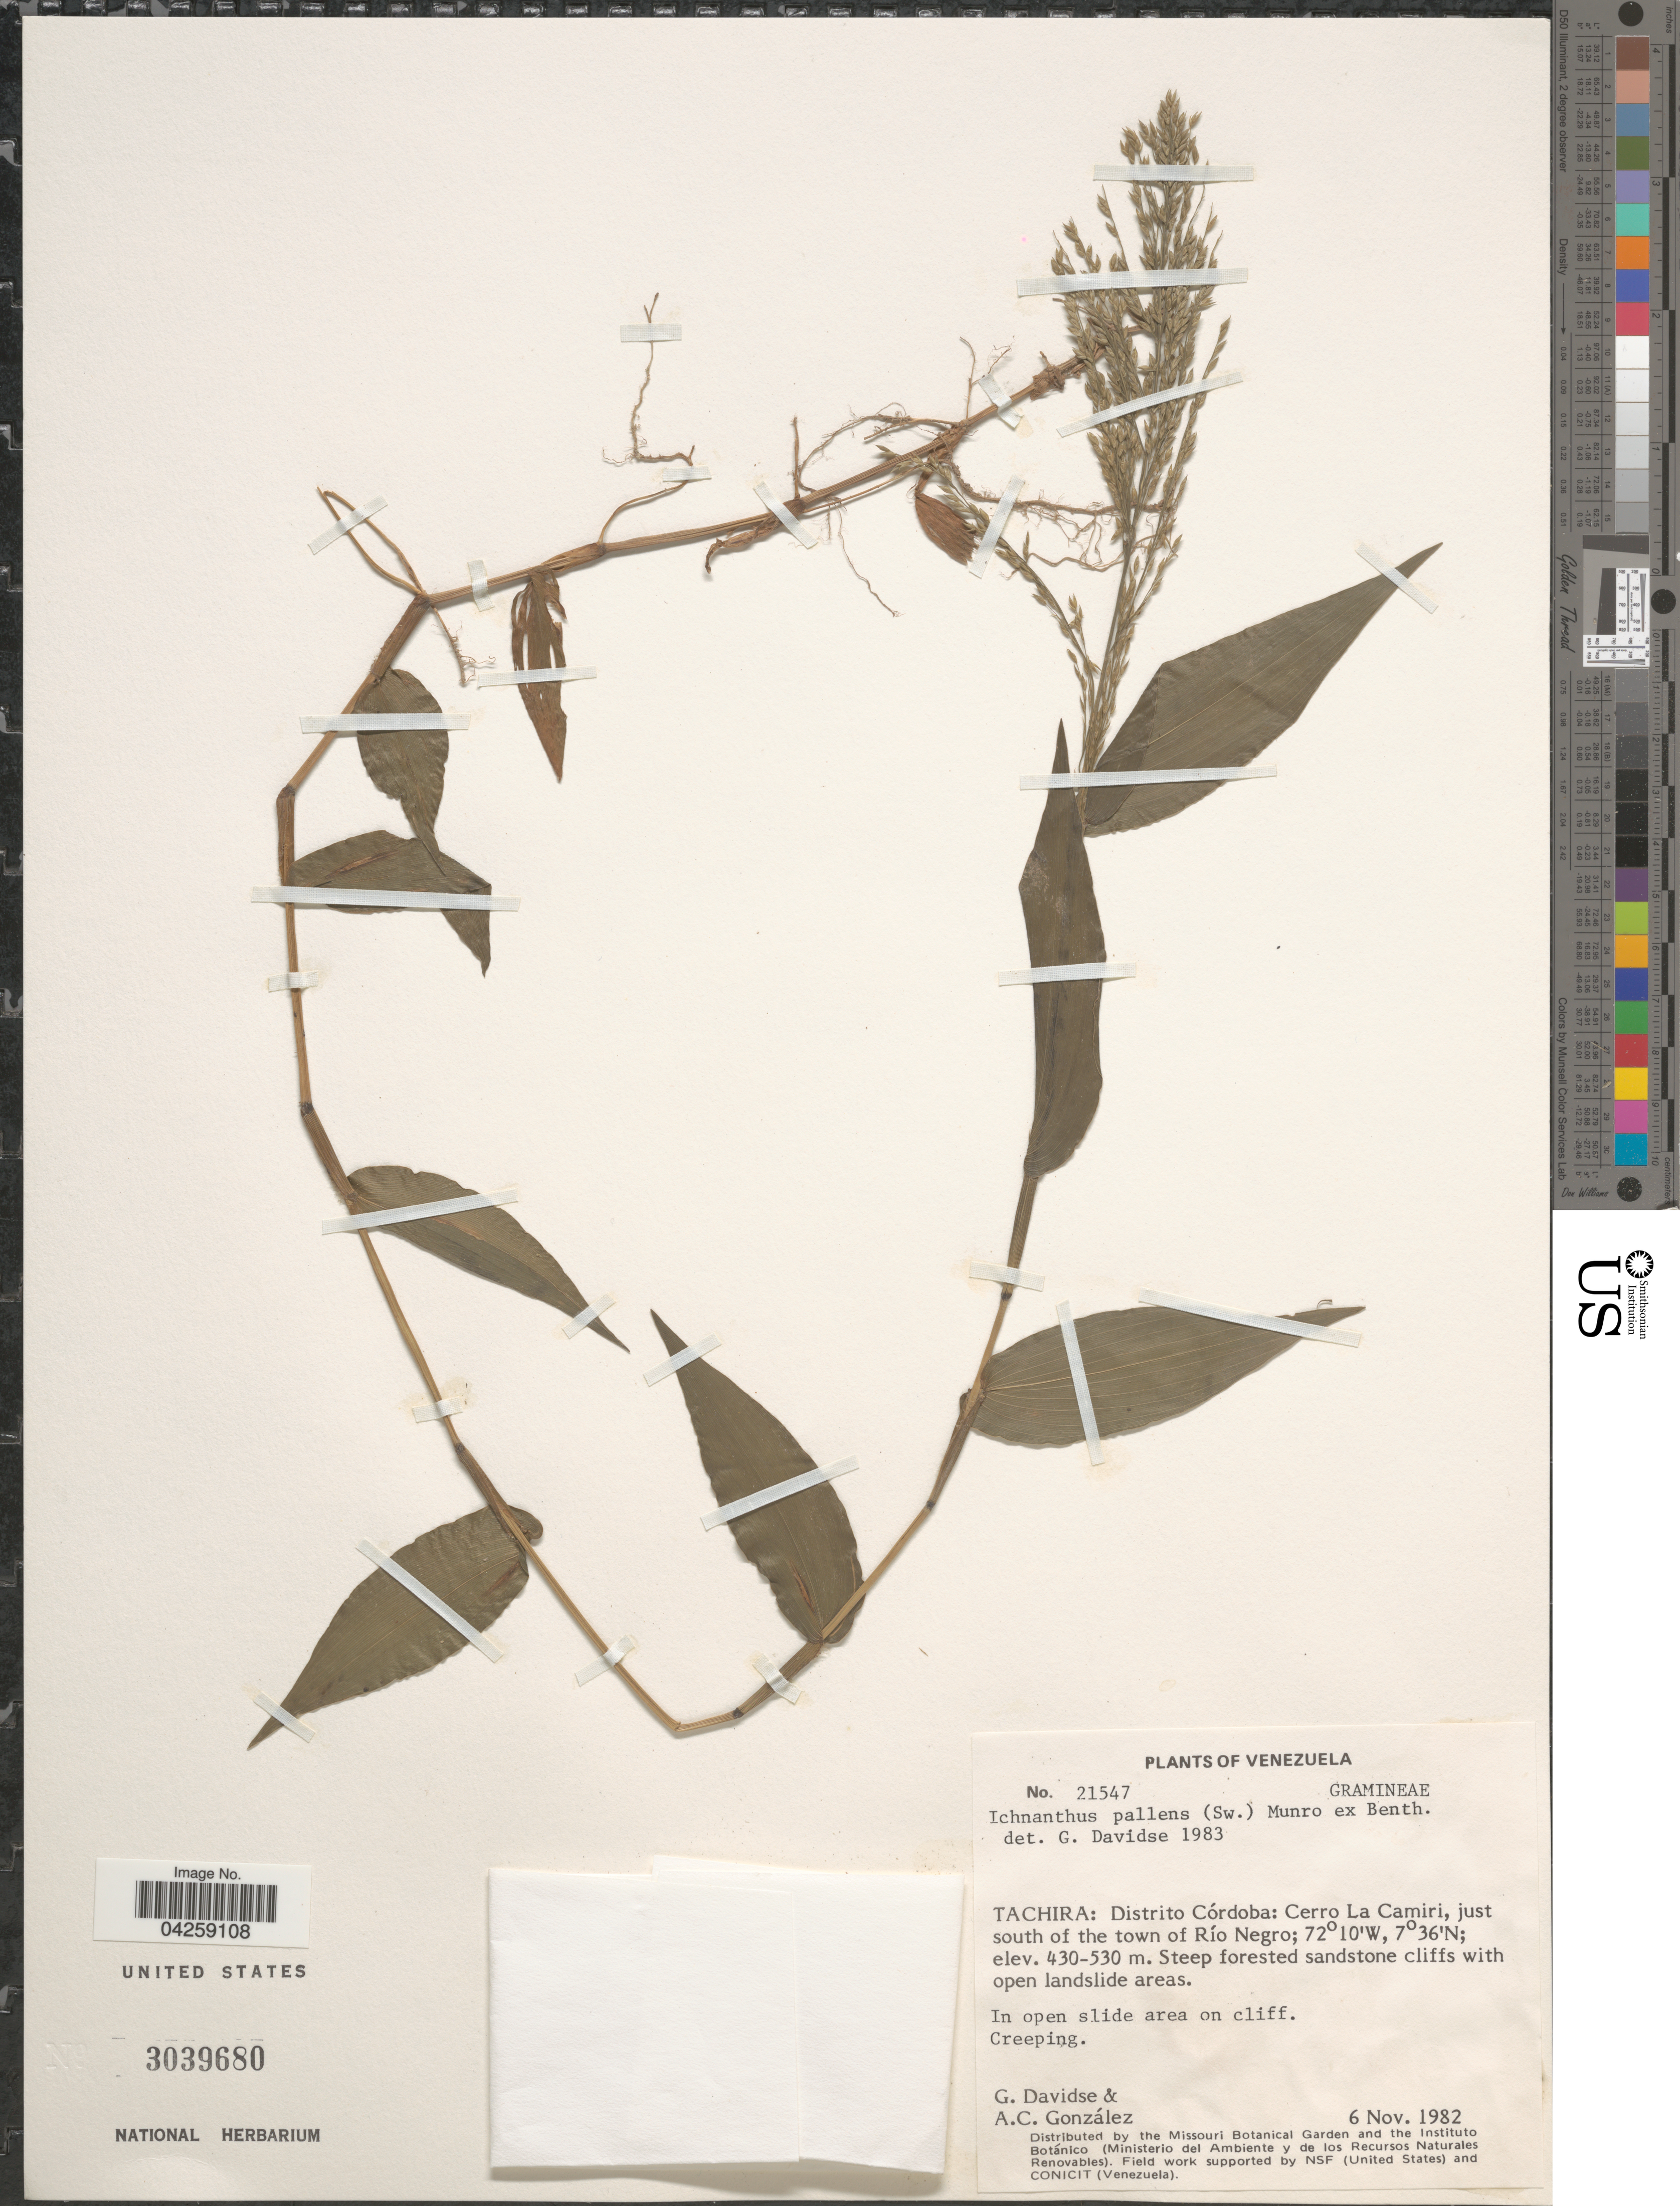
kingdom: Plantae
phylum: Tracheophyta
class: Liliopsida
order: Poales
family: Poaceae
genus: Ichnanthus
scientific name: Ichnanthus pallens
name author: (Sw.) Munro ex Benth.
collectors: G. Davidse & A. C. González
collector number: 21547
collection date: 1982-11-06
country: Venezuela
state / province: Tachira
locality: Distrito Córdoba: Cerro La Camiri, just south of the town of Río Negro.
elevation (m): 430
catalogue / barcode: US 3039680